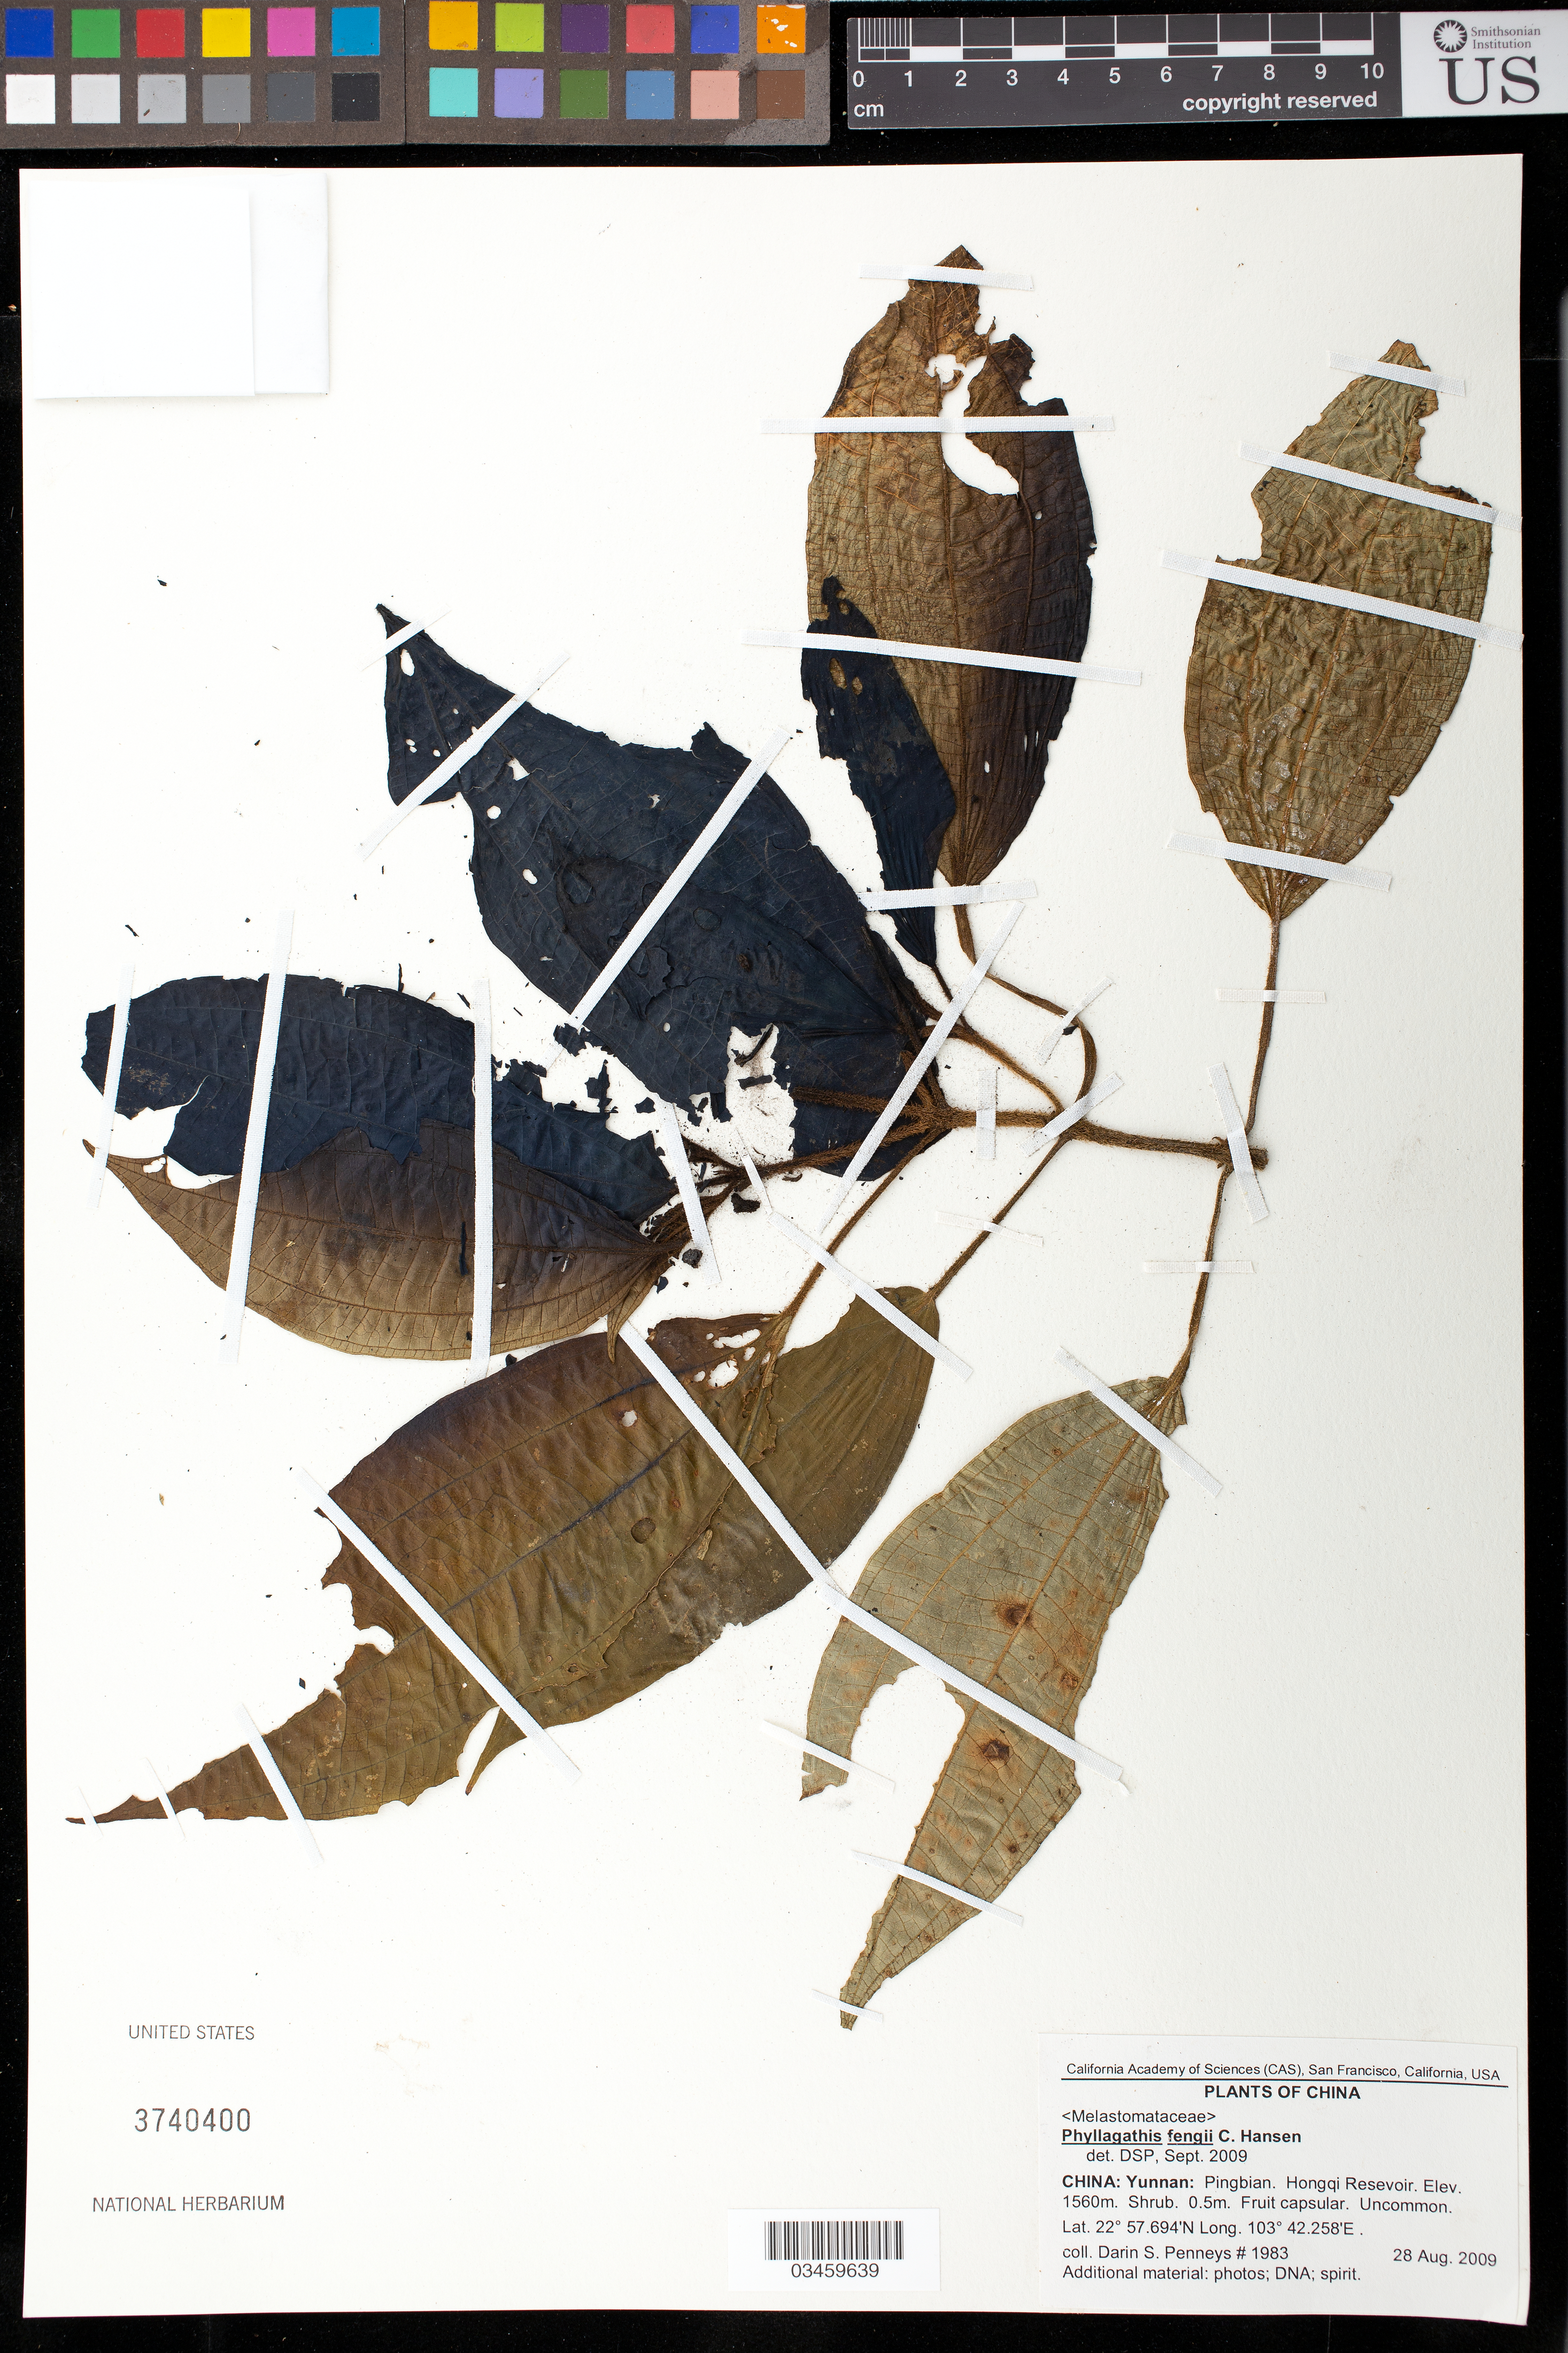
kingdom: Plantae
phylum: Tracheophyta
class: Magnoliopsida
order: Myrtales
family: Melastomataceae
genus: Phyllagathis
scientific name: Phyllagathis fengii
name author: C.Hansen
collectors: D. S. Penneys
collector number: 1983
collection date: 2009-08-28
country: China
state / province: Yunnan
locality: Pingbian. Hongqi Reservoir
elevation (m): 1560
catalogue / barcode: US 3740400